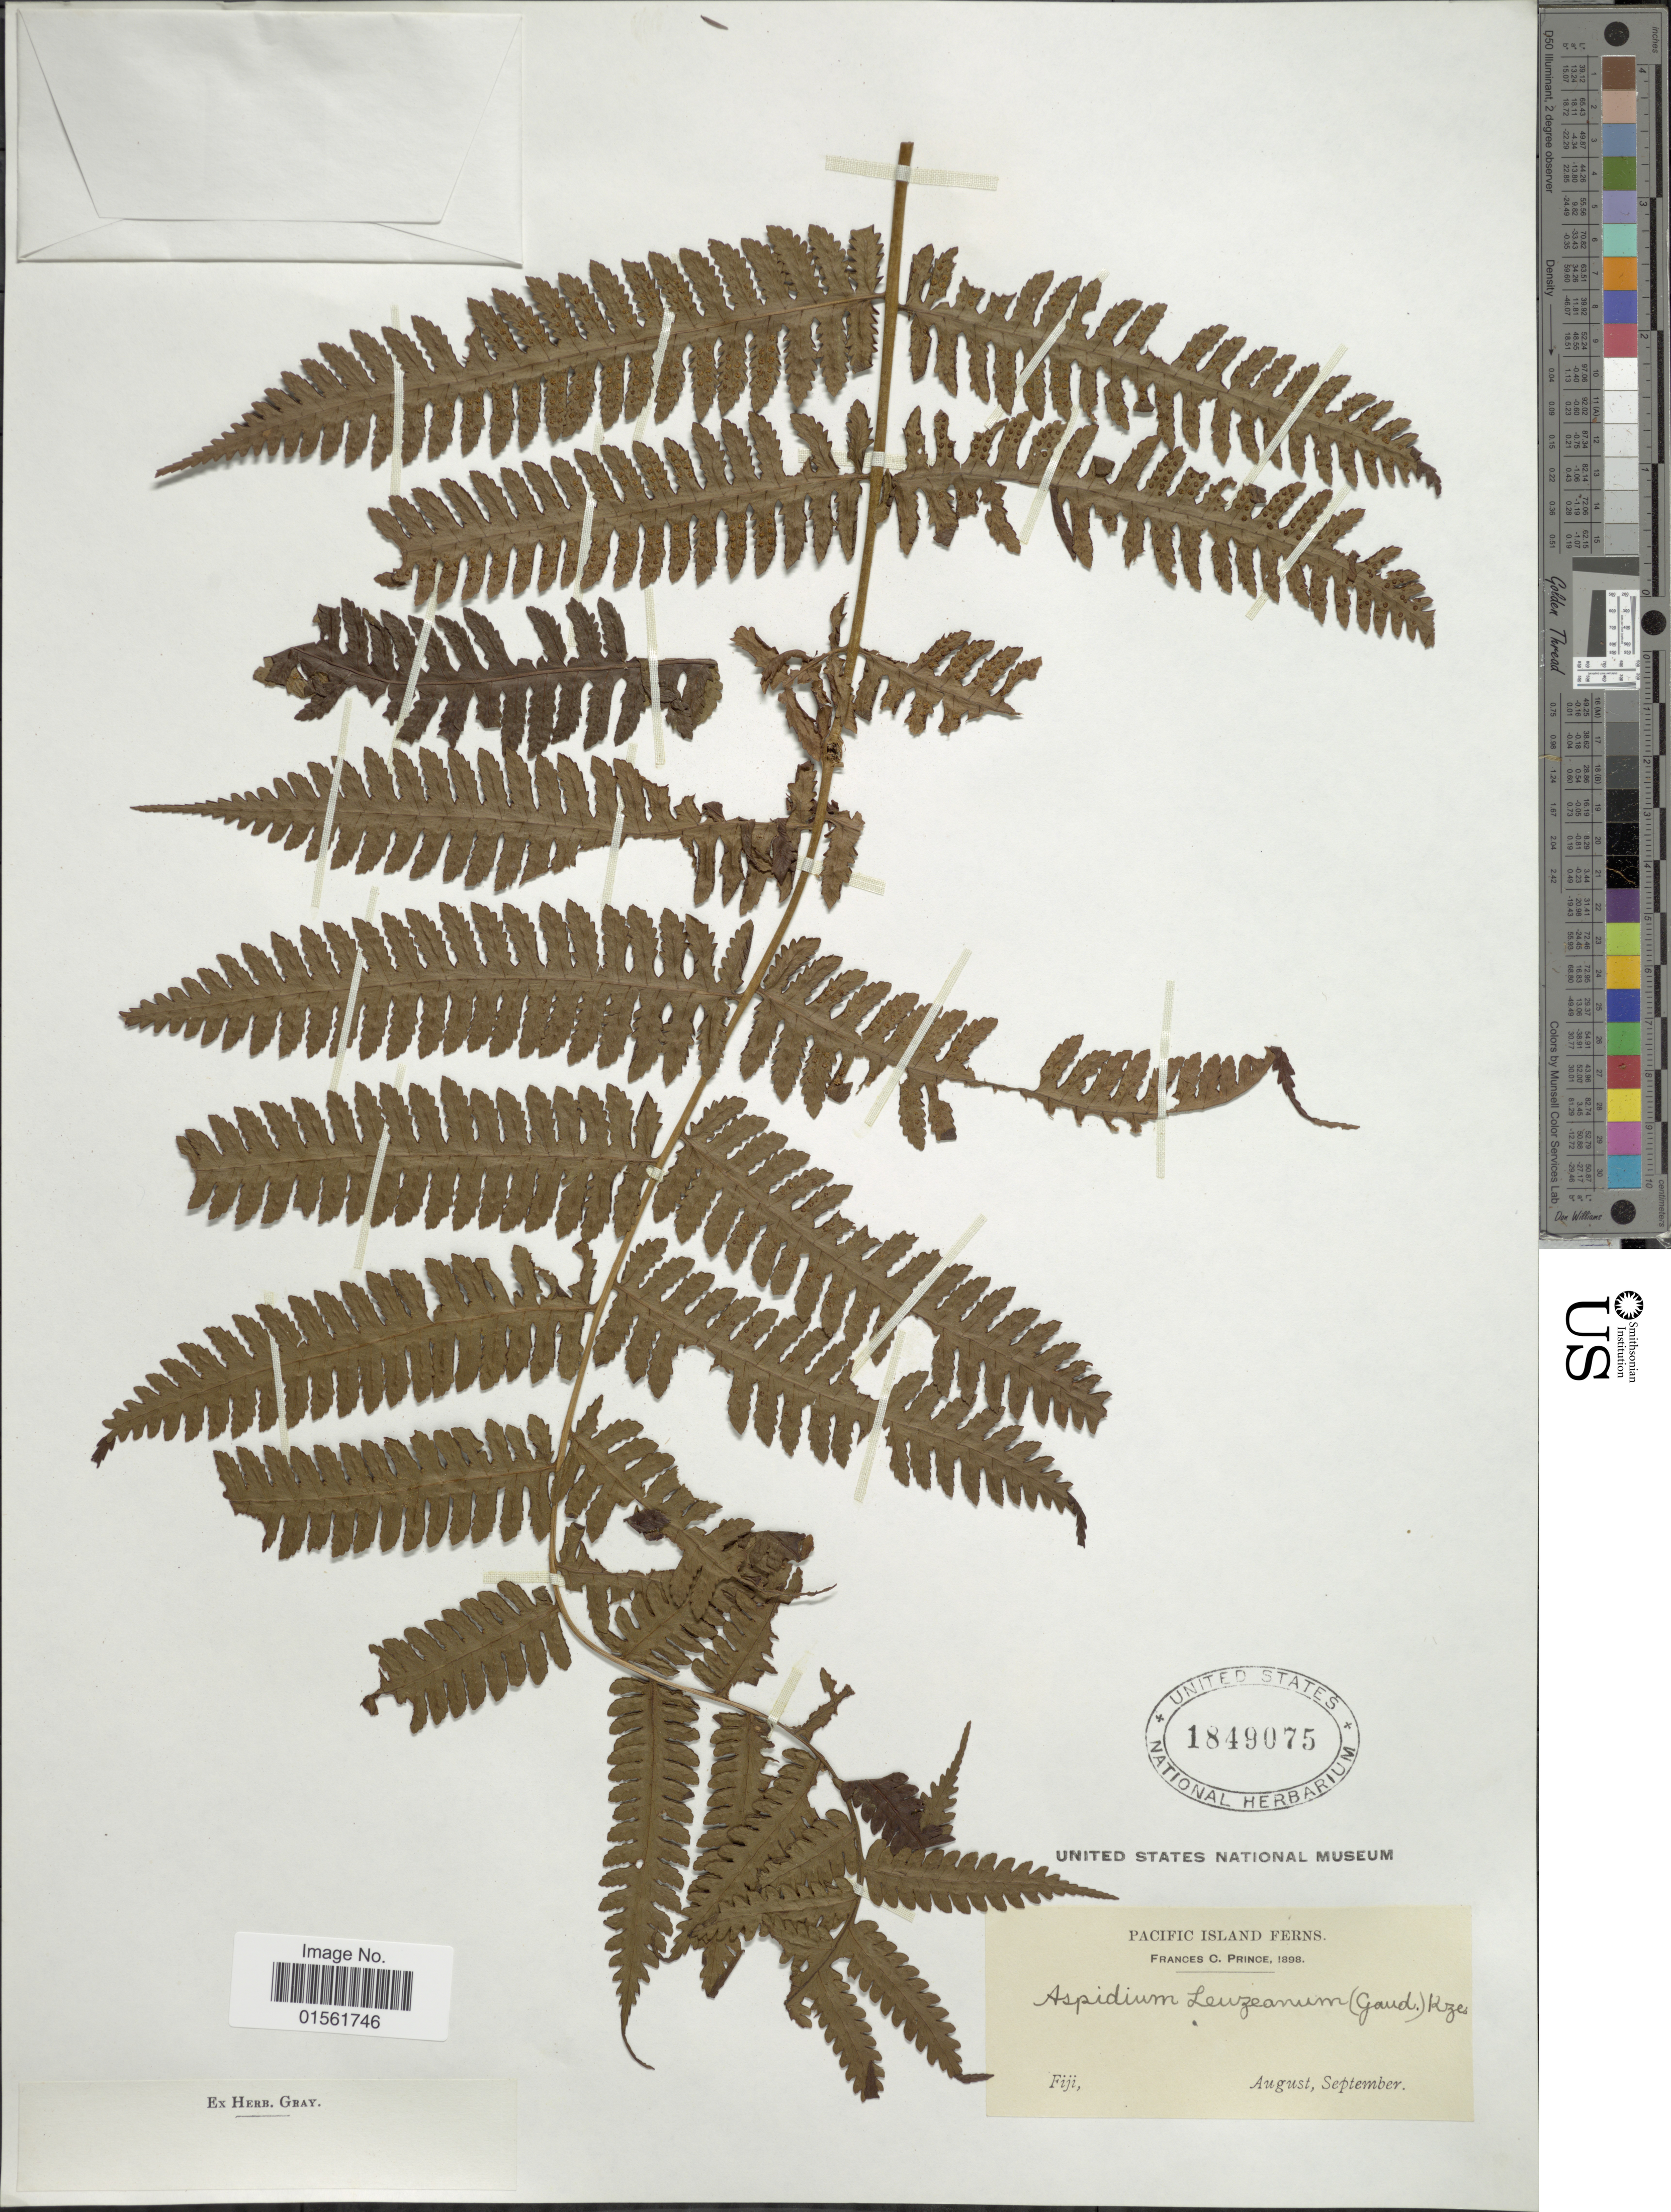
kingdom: Plantae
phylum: Tracheophyta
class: Polypodiopsida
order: Polypodiales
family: Dryopteridaceae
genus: Pleocnemia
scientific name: Pleocnemia cumingiana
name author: C. Presl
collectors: F. Prince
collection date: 1898-08/1898-09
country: Fiji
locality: Pacific Island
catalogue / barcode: US 1849075